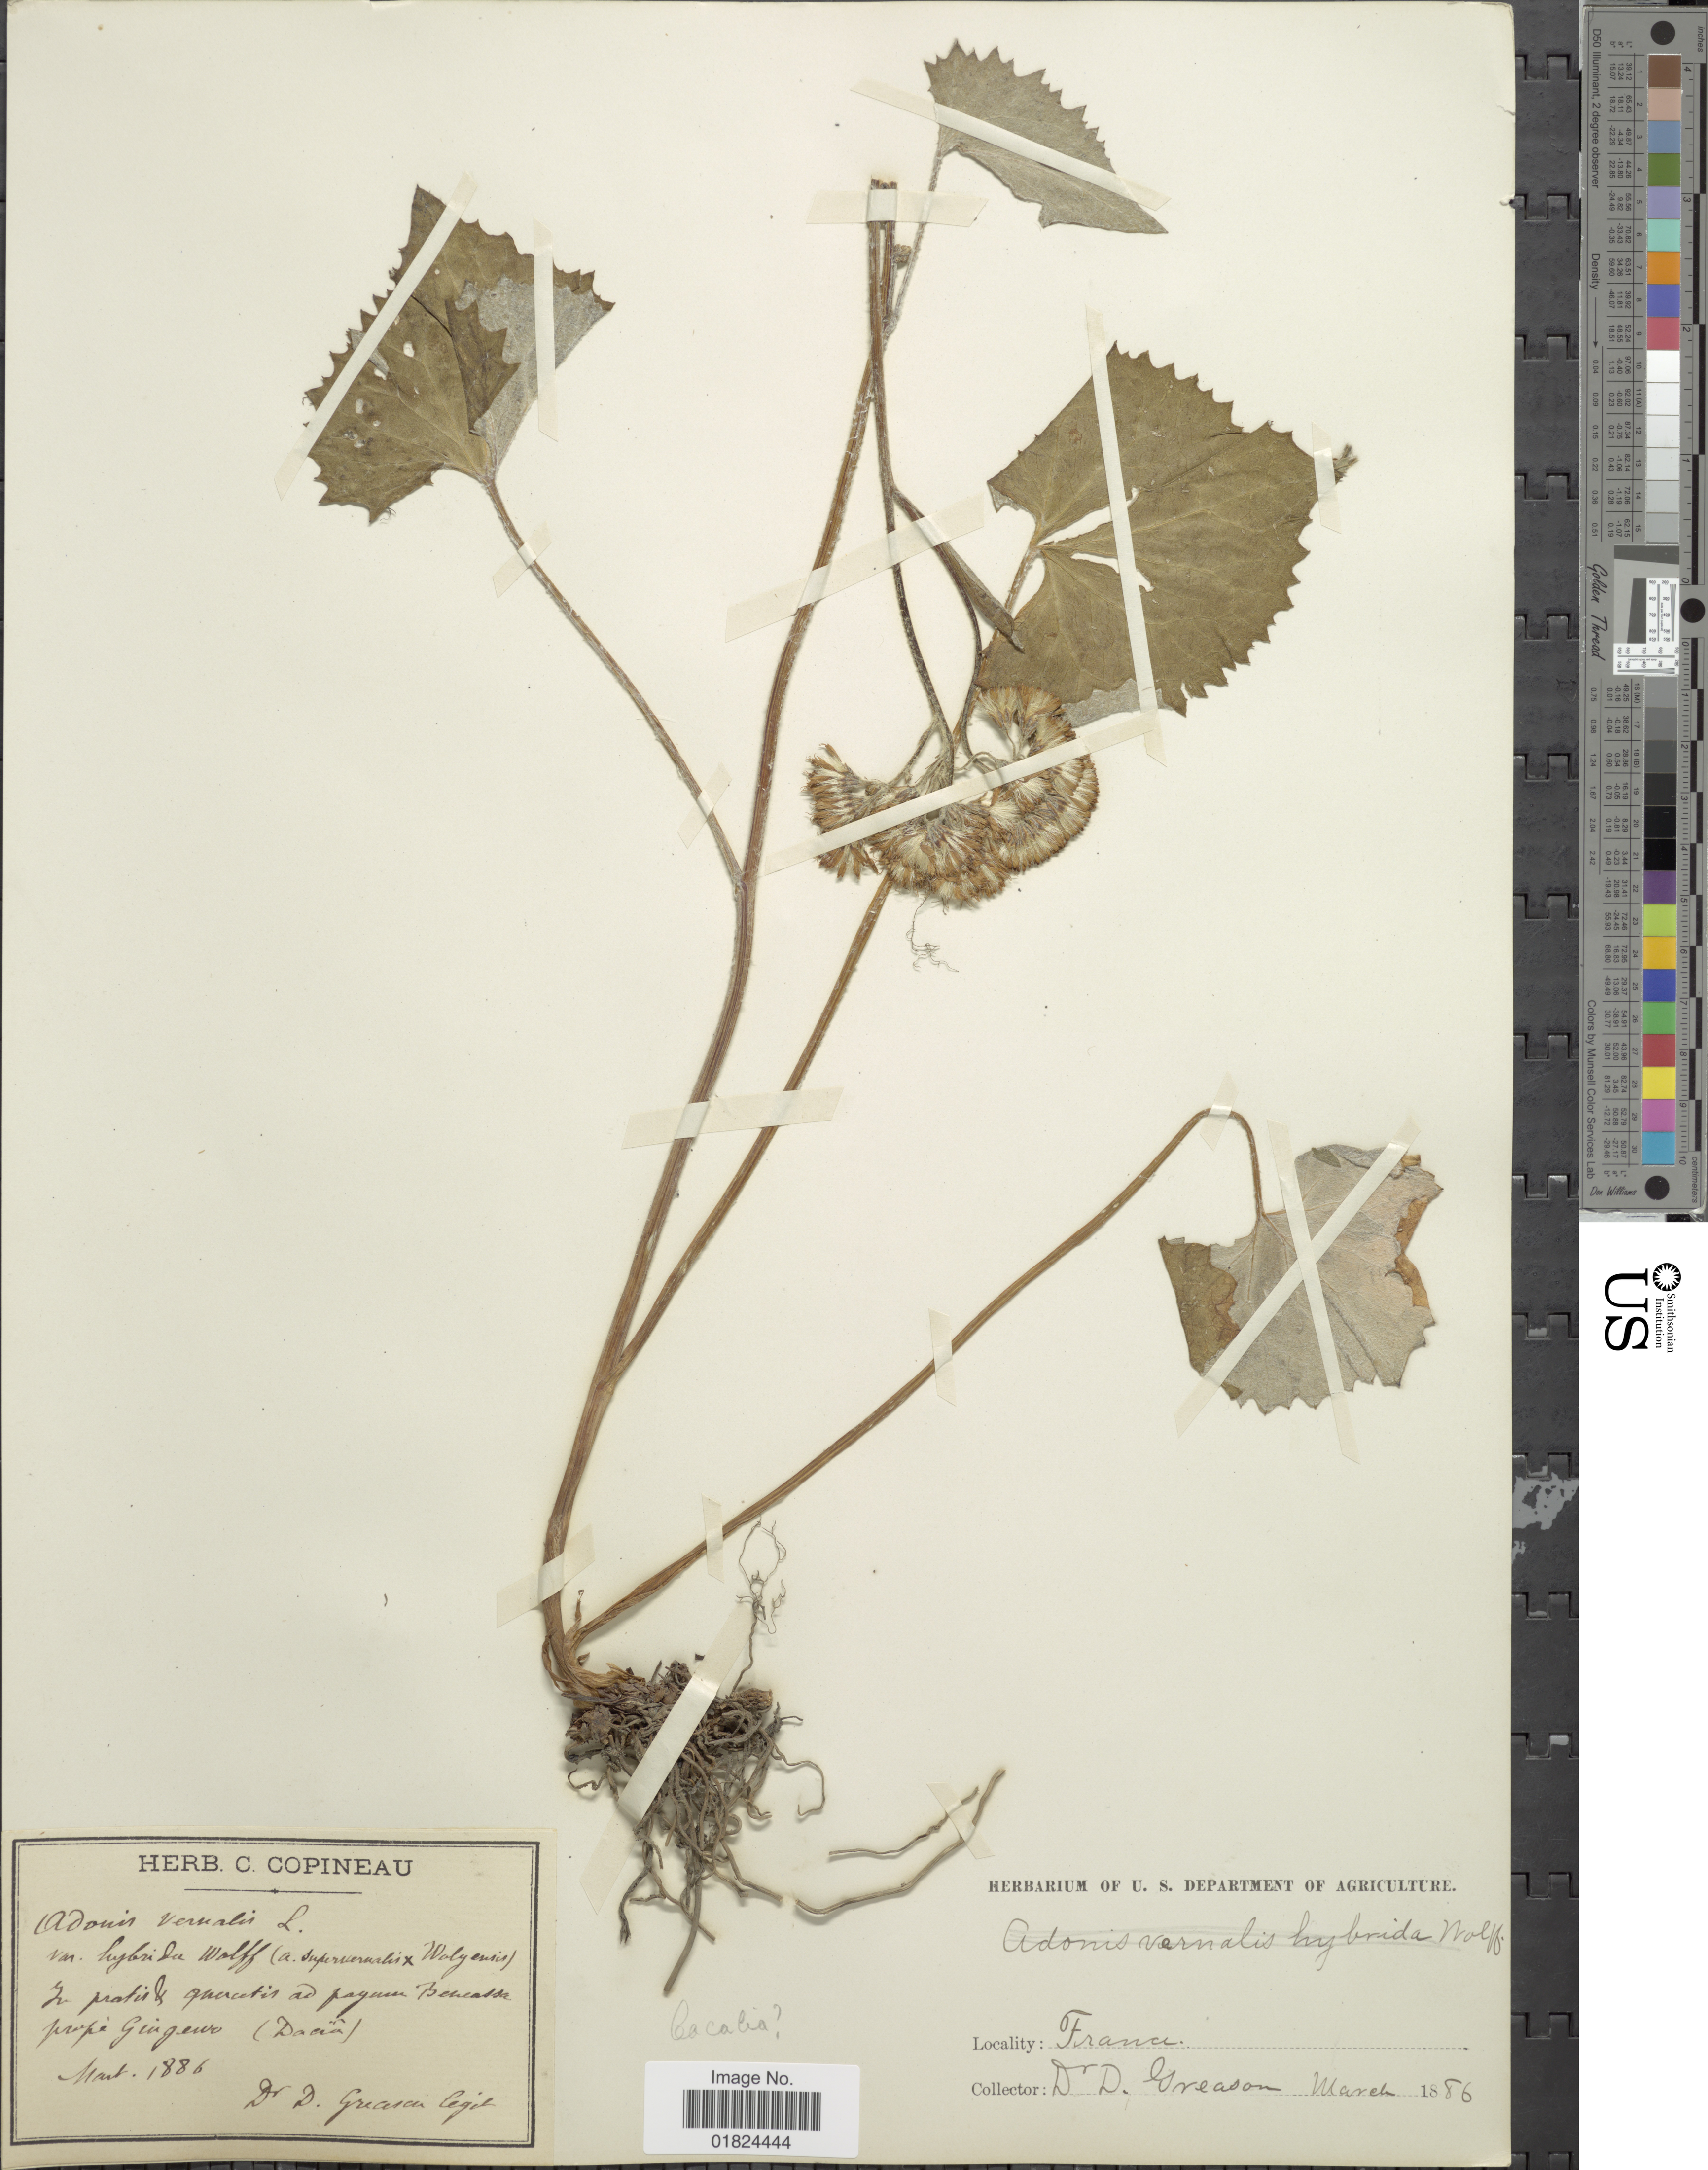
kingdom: Plantae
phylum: Tracheophyta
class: Magnoliopsida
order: Asterales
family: Asteraceae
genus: Adenostyles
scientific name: Adenostyles sp.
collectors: D. Grecescu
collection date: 1886-03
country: France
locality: In pratis gractis ad pagman Beneatze prope Gingeno (Dacia). [interpreted]